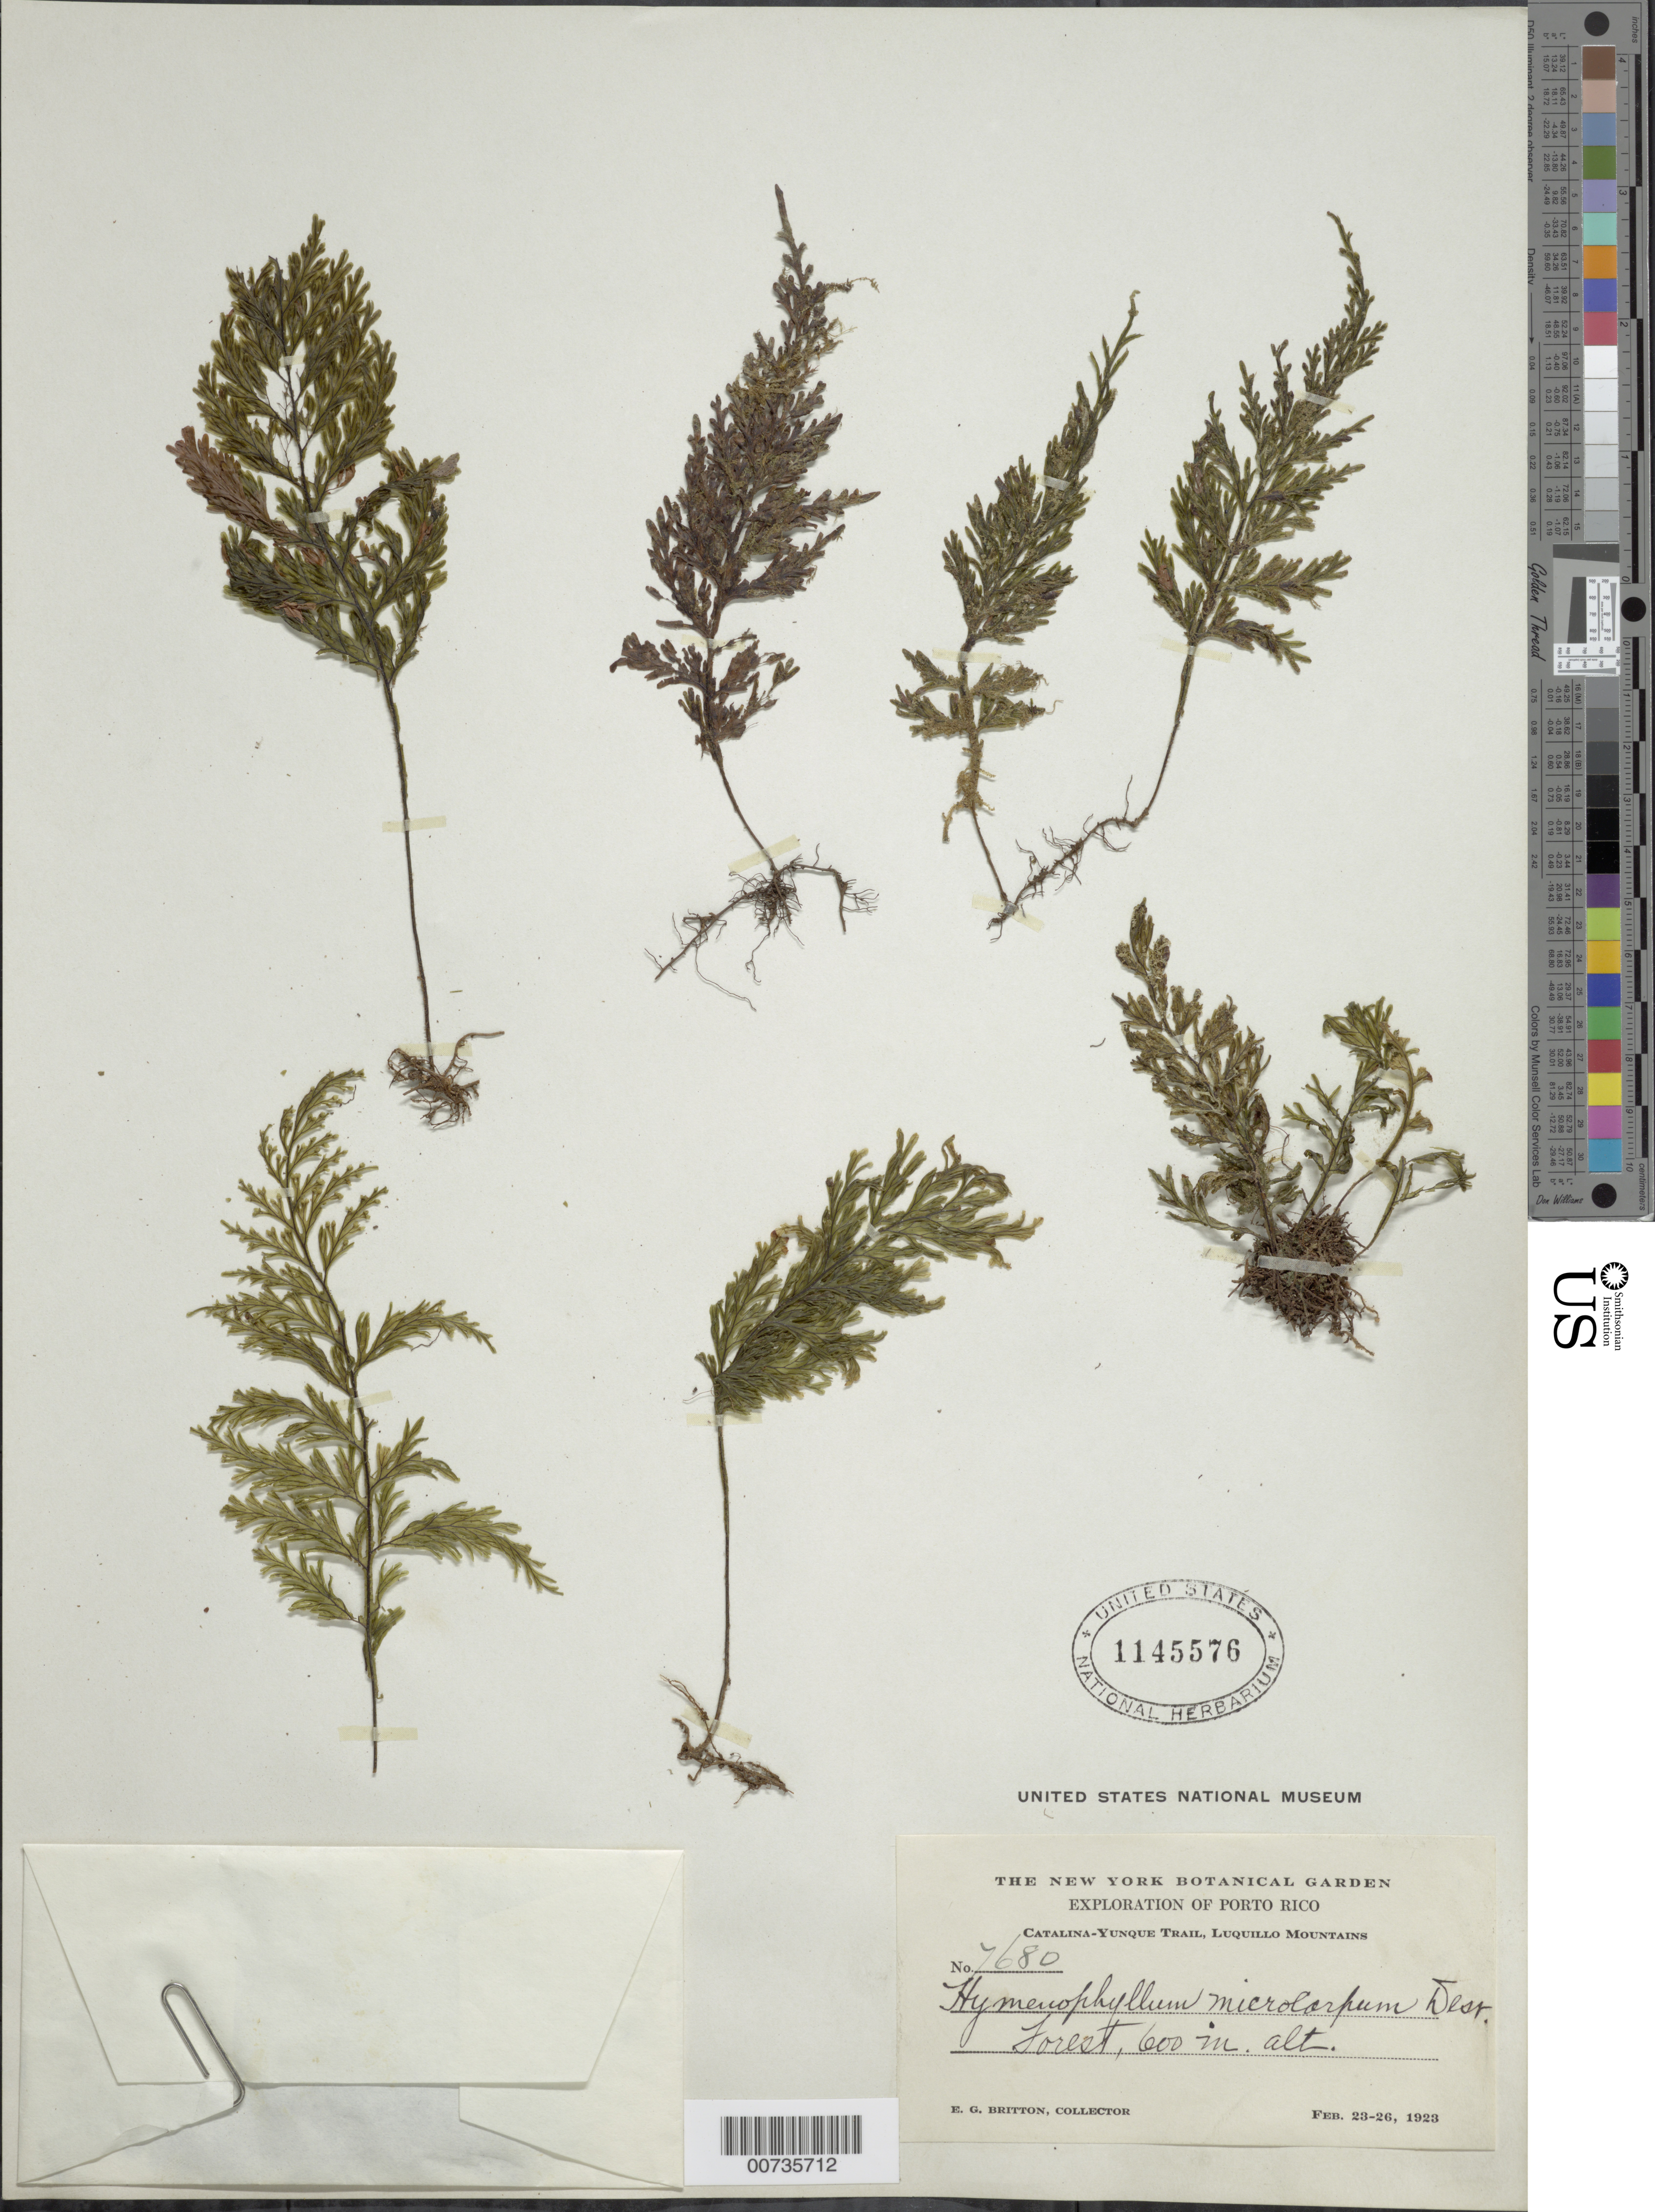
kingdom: Plantae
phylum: Tracheophyta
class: Polypodiopsida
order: Hymenophyllales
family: Hymenophyllaceae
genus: Hymenophyllum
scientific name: Hymenophyllum microcarpum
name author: (Desv.) Lellinger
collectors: E. G. Britton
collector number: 7680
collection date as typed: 23 Feb 1923 to 26 Feb 1923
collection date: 1923-02-23/1923-02-26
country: Puerto Rico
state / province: Luquillo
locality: Catalina-Yunque Trail, Luquillo Mts.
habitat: Forest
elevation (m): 600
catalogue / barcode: US 1145576